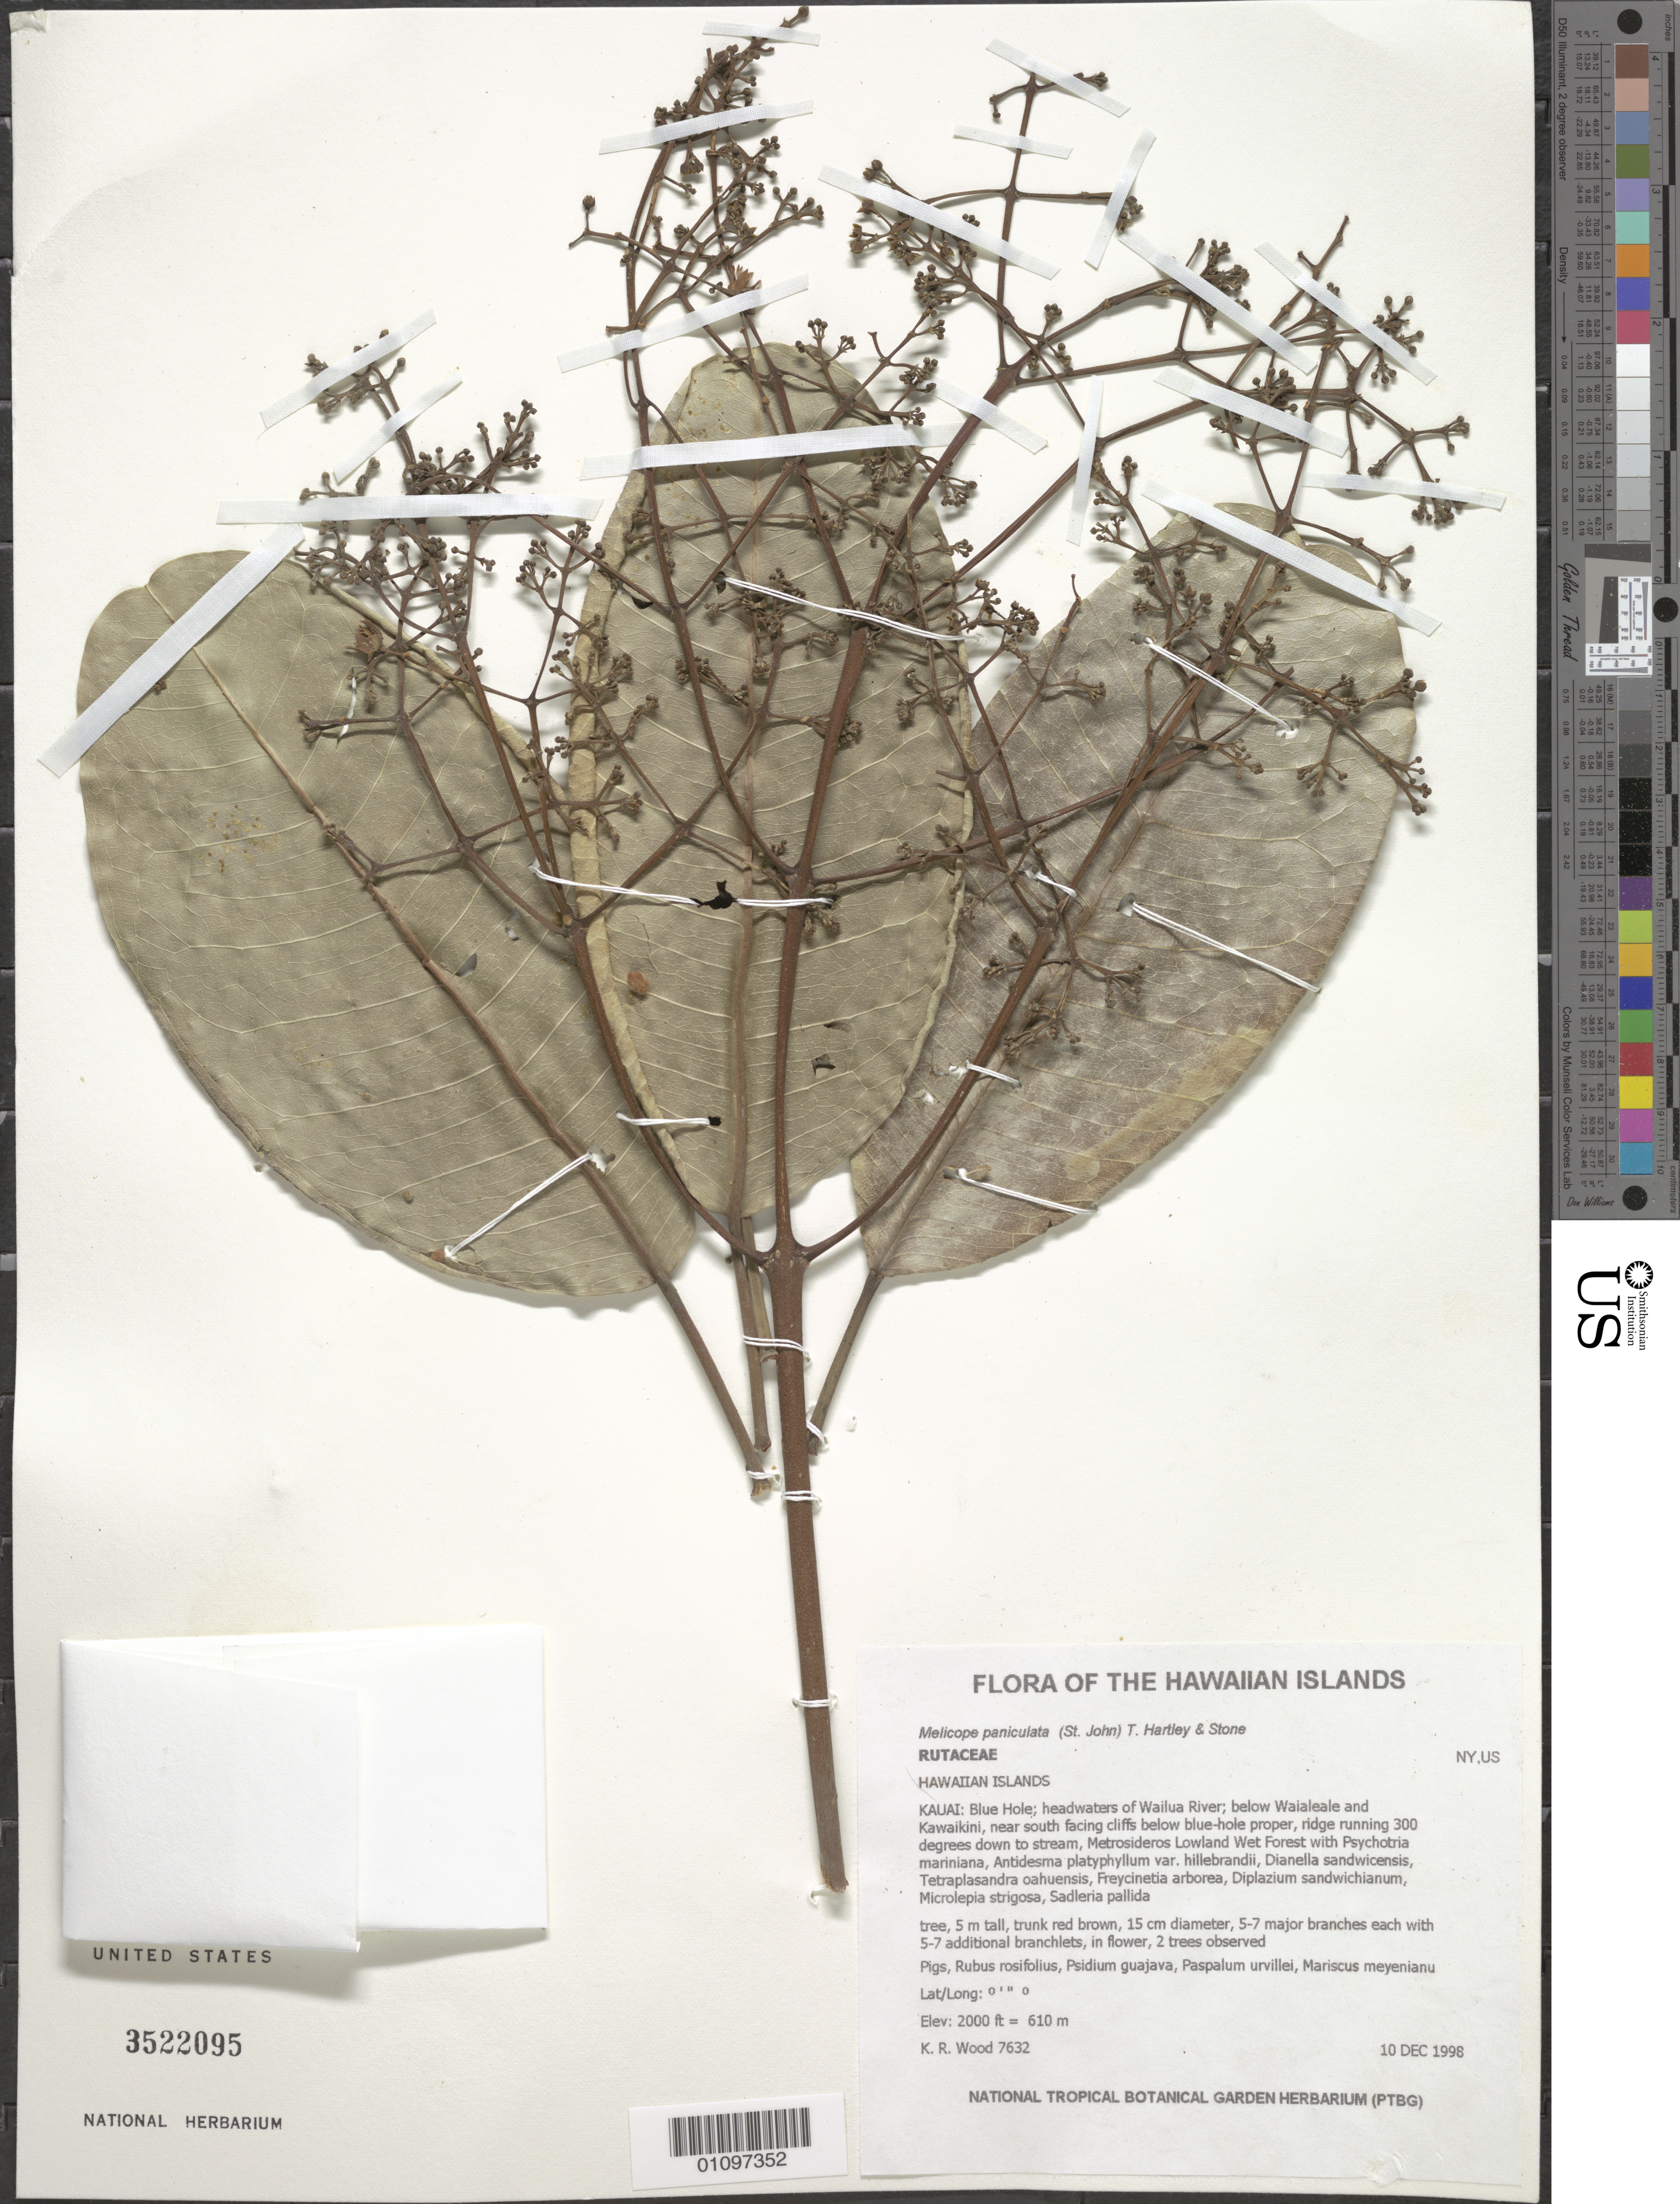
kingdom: Plantae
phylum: Tracheophyta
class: Magnoliopsida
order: Sapindales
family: Rutaceae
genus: Melicope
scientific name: Melicope paniculata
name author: (H. St. John) T.G. Hartley & B.C. Stone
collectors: K. R. Wood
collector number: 7632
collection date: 1998-12-10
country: United States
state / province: Hawaii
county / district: Kauai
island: Kaua'i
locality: Blue Hole, headwaters of Wailua River, below Waialeale and Kawaikini, near south facing cliffs below blue-hole proper, ridge running 300 degrees down to stream.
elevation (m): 610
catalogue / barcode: US 3522095